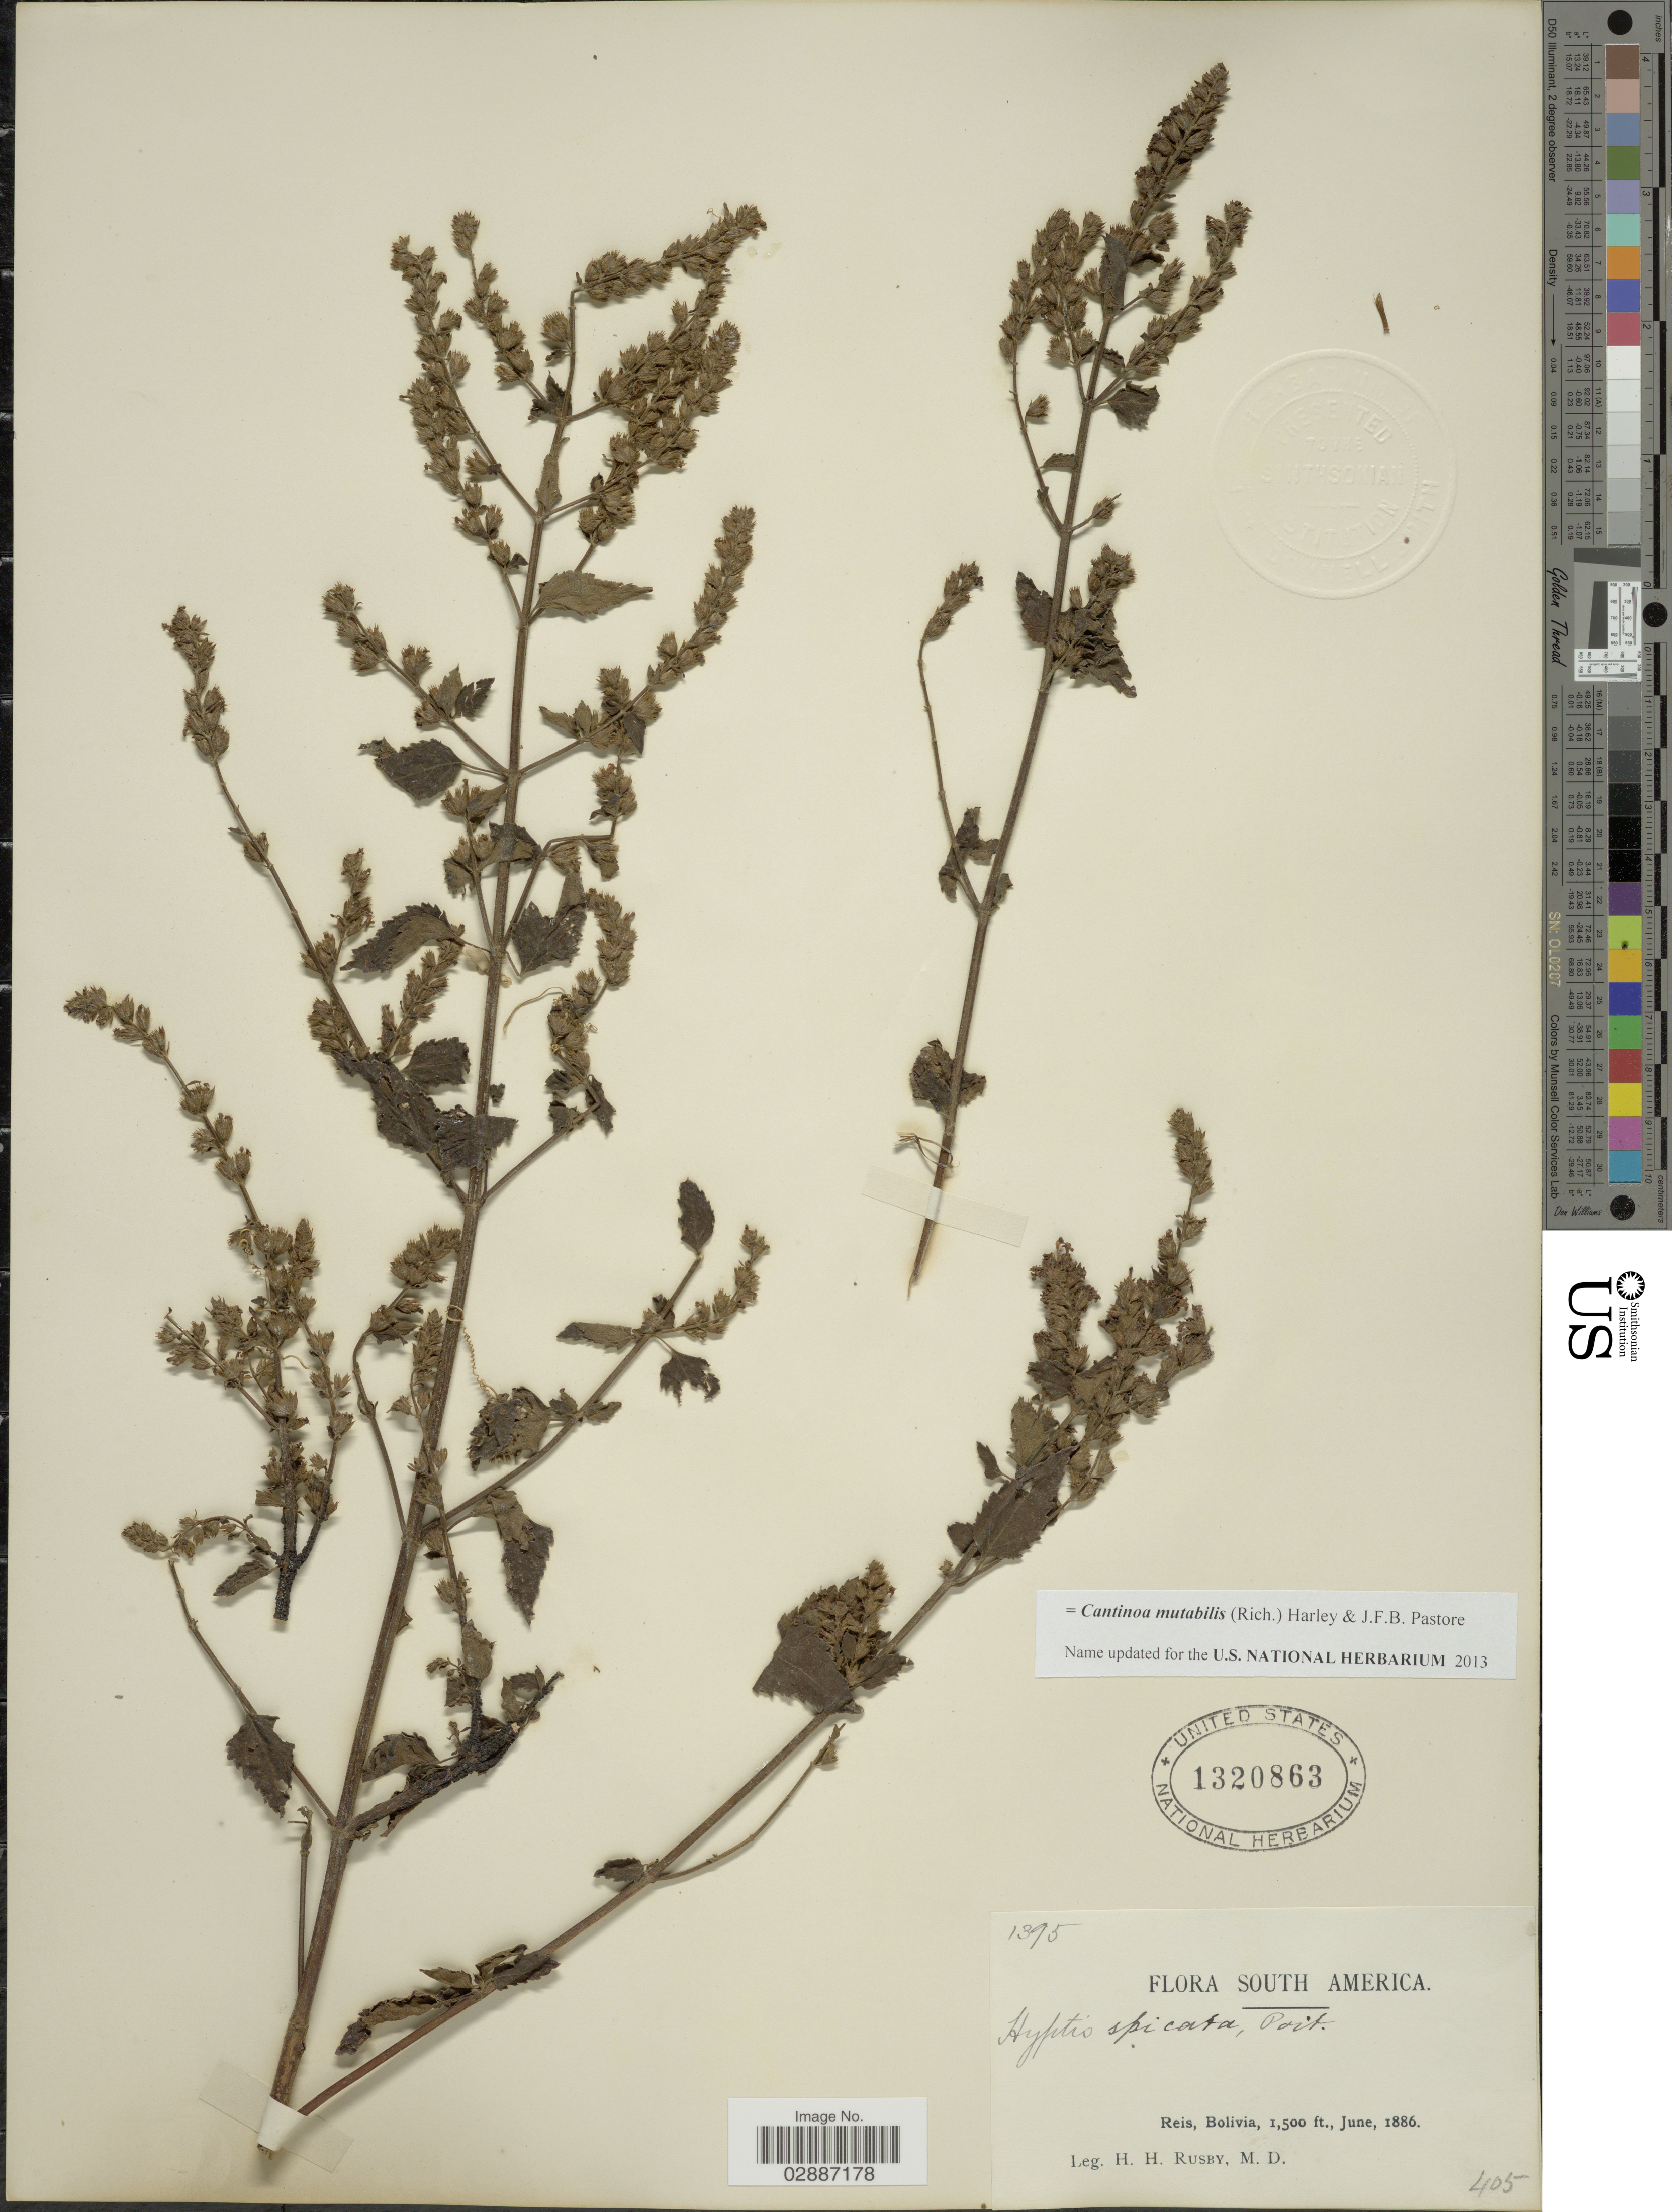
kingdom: Plantae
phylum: Tracheophyta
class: Magnoliopsida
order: Lamiales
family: Lamiaceae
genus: Cantinoa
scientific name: Cantinoa mutabilis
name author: (Epling) Harley & J.F.B. Pastore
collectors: H. H. Rusby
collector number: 1395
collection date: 1886-06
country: Bolivia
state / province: Pando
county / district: Nicolas Suarez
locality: Reis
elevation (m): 457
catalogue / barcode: US 1320863